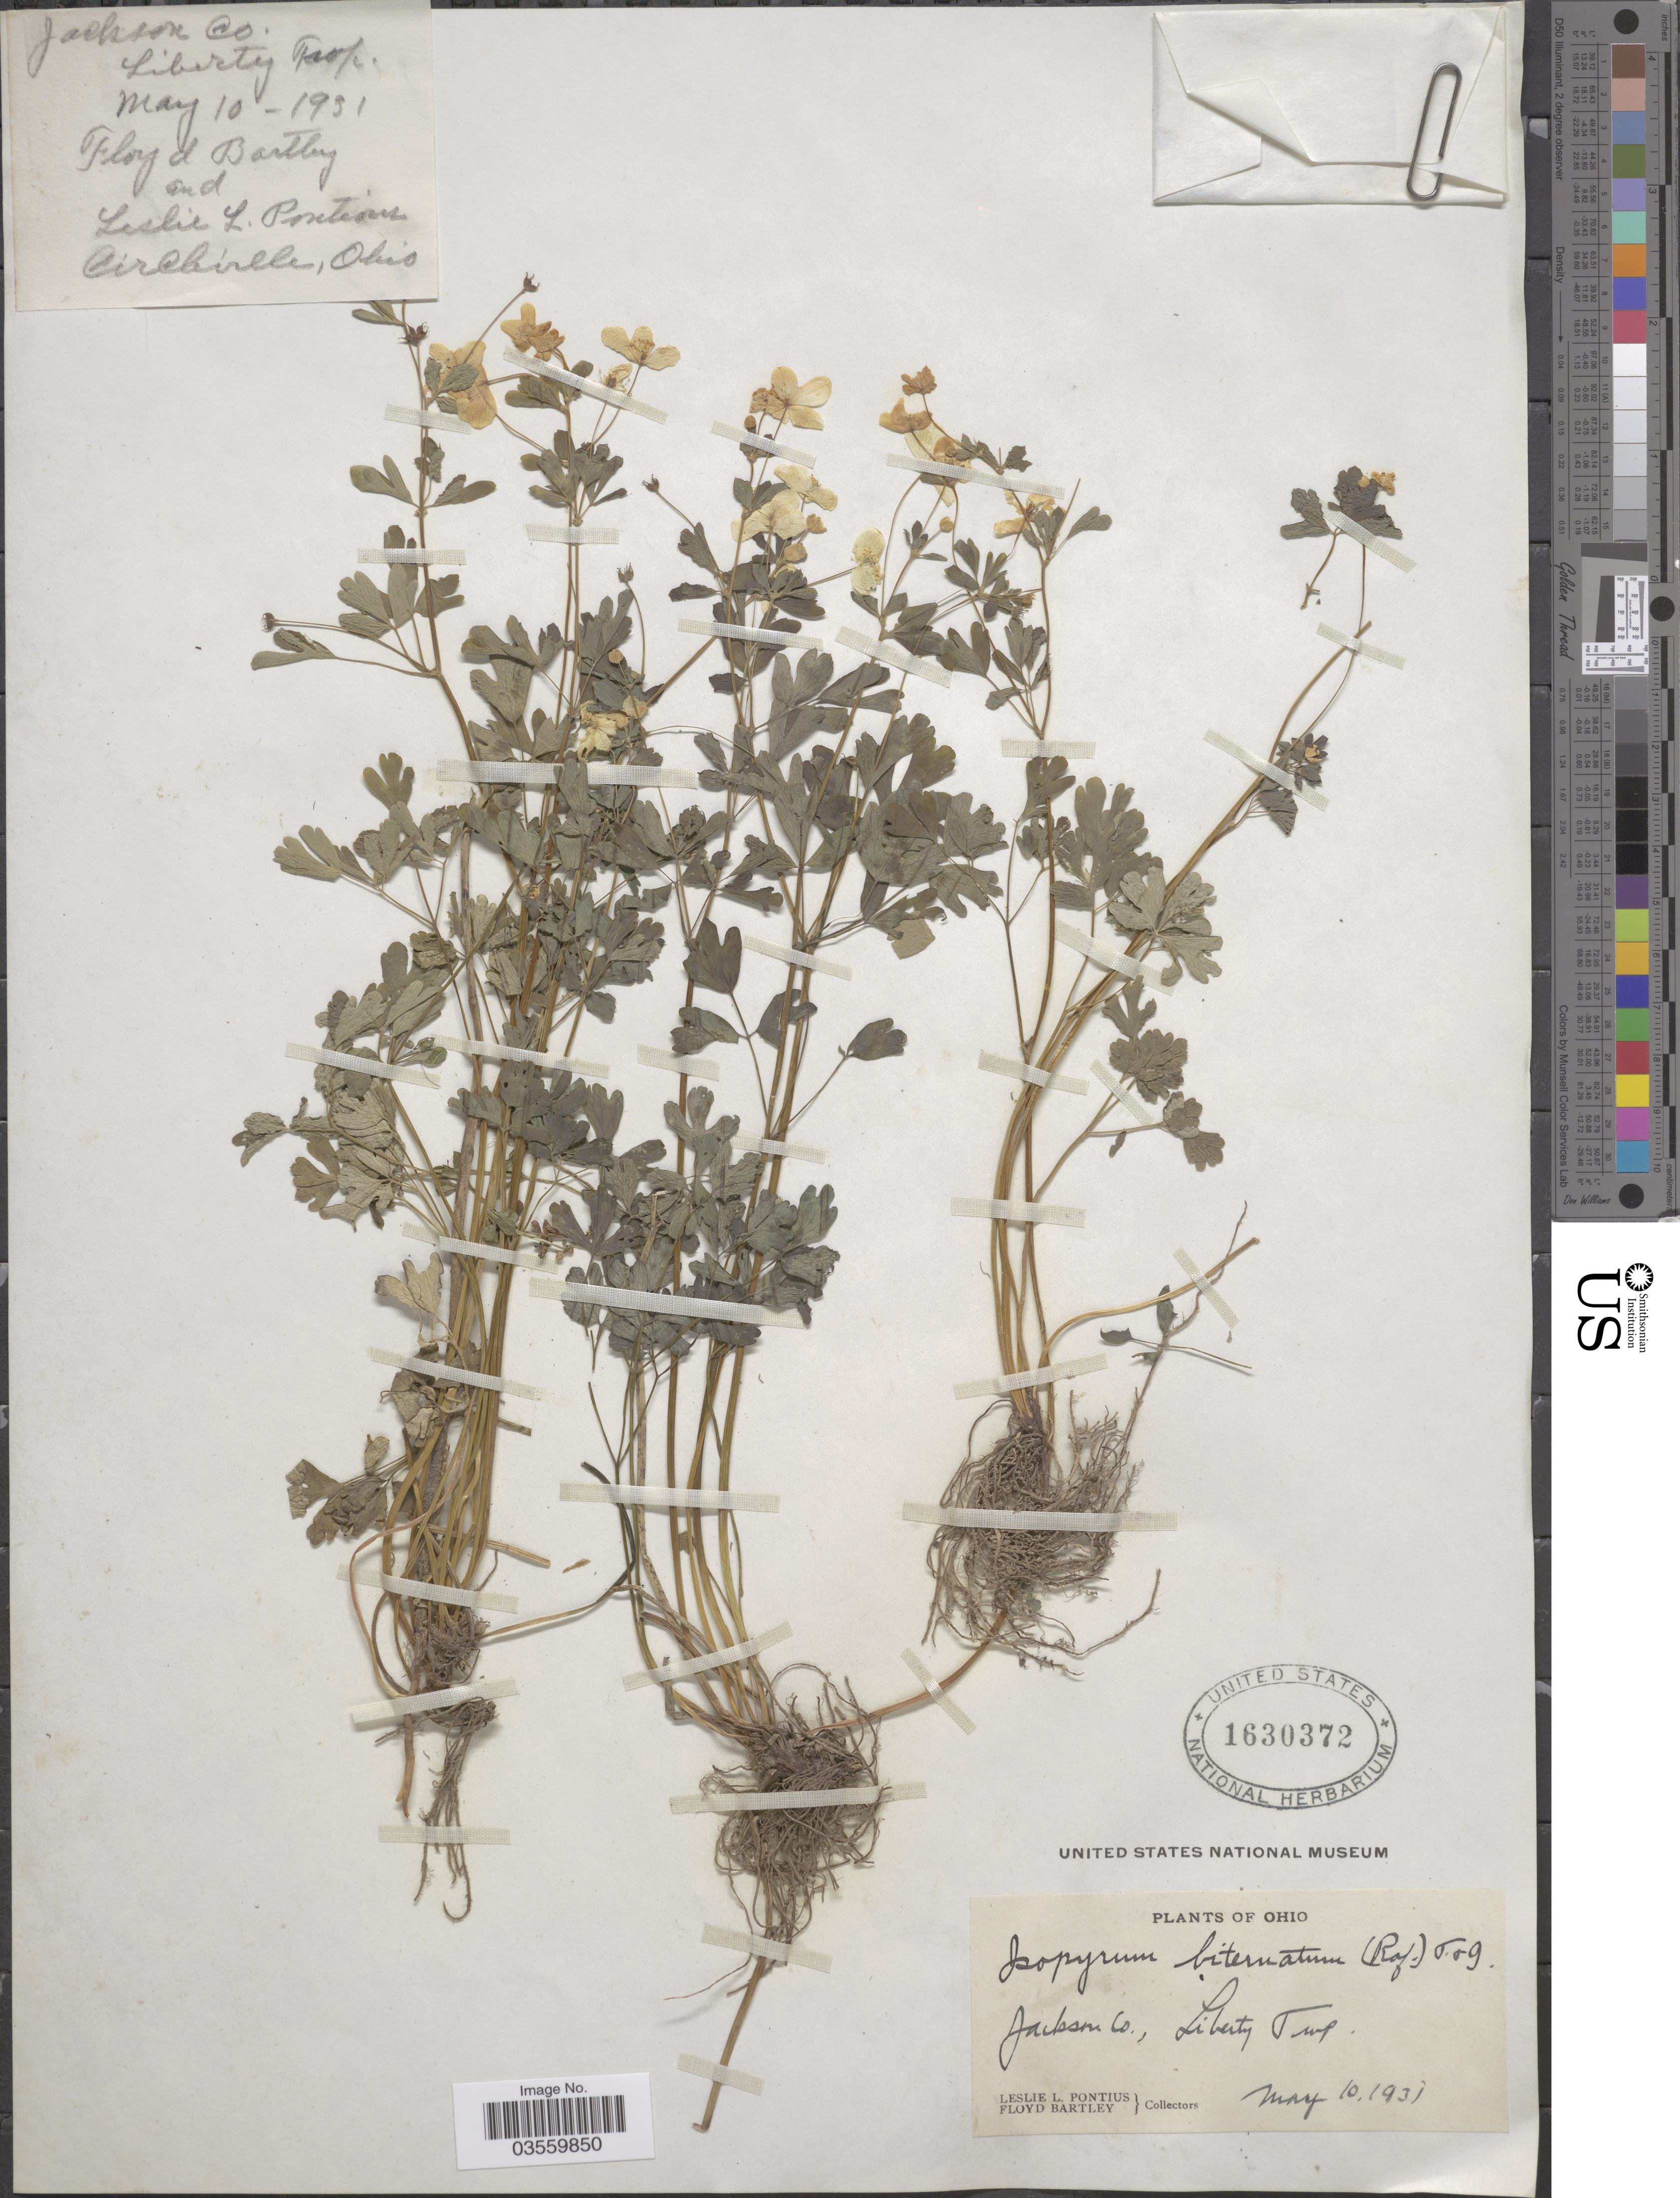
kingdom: Plantae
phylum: Tracheophyta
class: Magnoliopsida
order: Ranunculales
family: Ranunculaceae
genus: Enemion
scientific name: Enemion biternatum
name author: (Torr. & A. Gray) Raf.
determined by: Strong, Mark T., (BOT), Smithsonian Institution - National Museum of Natural History (UNITED STATES)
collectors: L. Pontius & F. Bartley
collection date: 1931-05-10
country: United States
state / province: Ohio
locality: Jackson Co., Liberty Twp.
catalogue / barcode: US 1630372